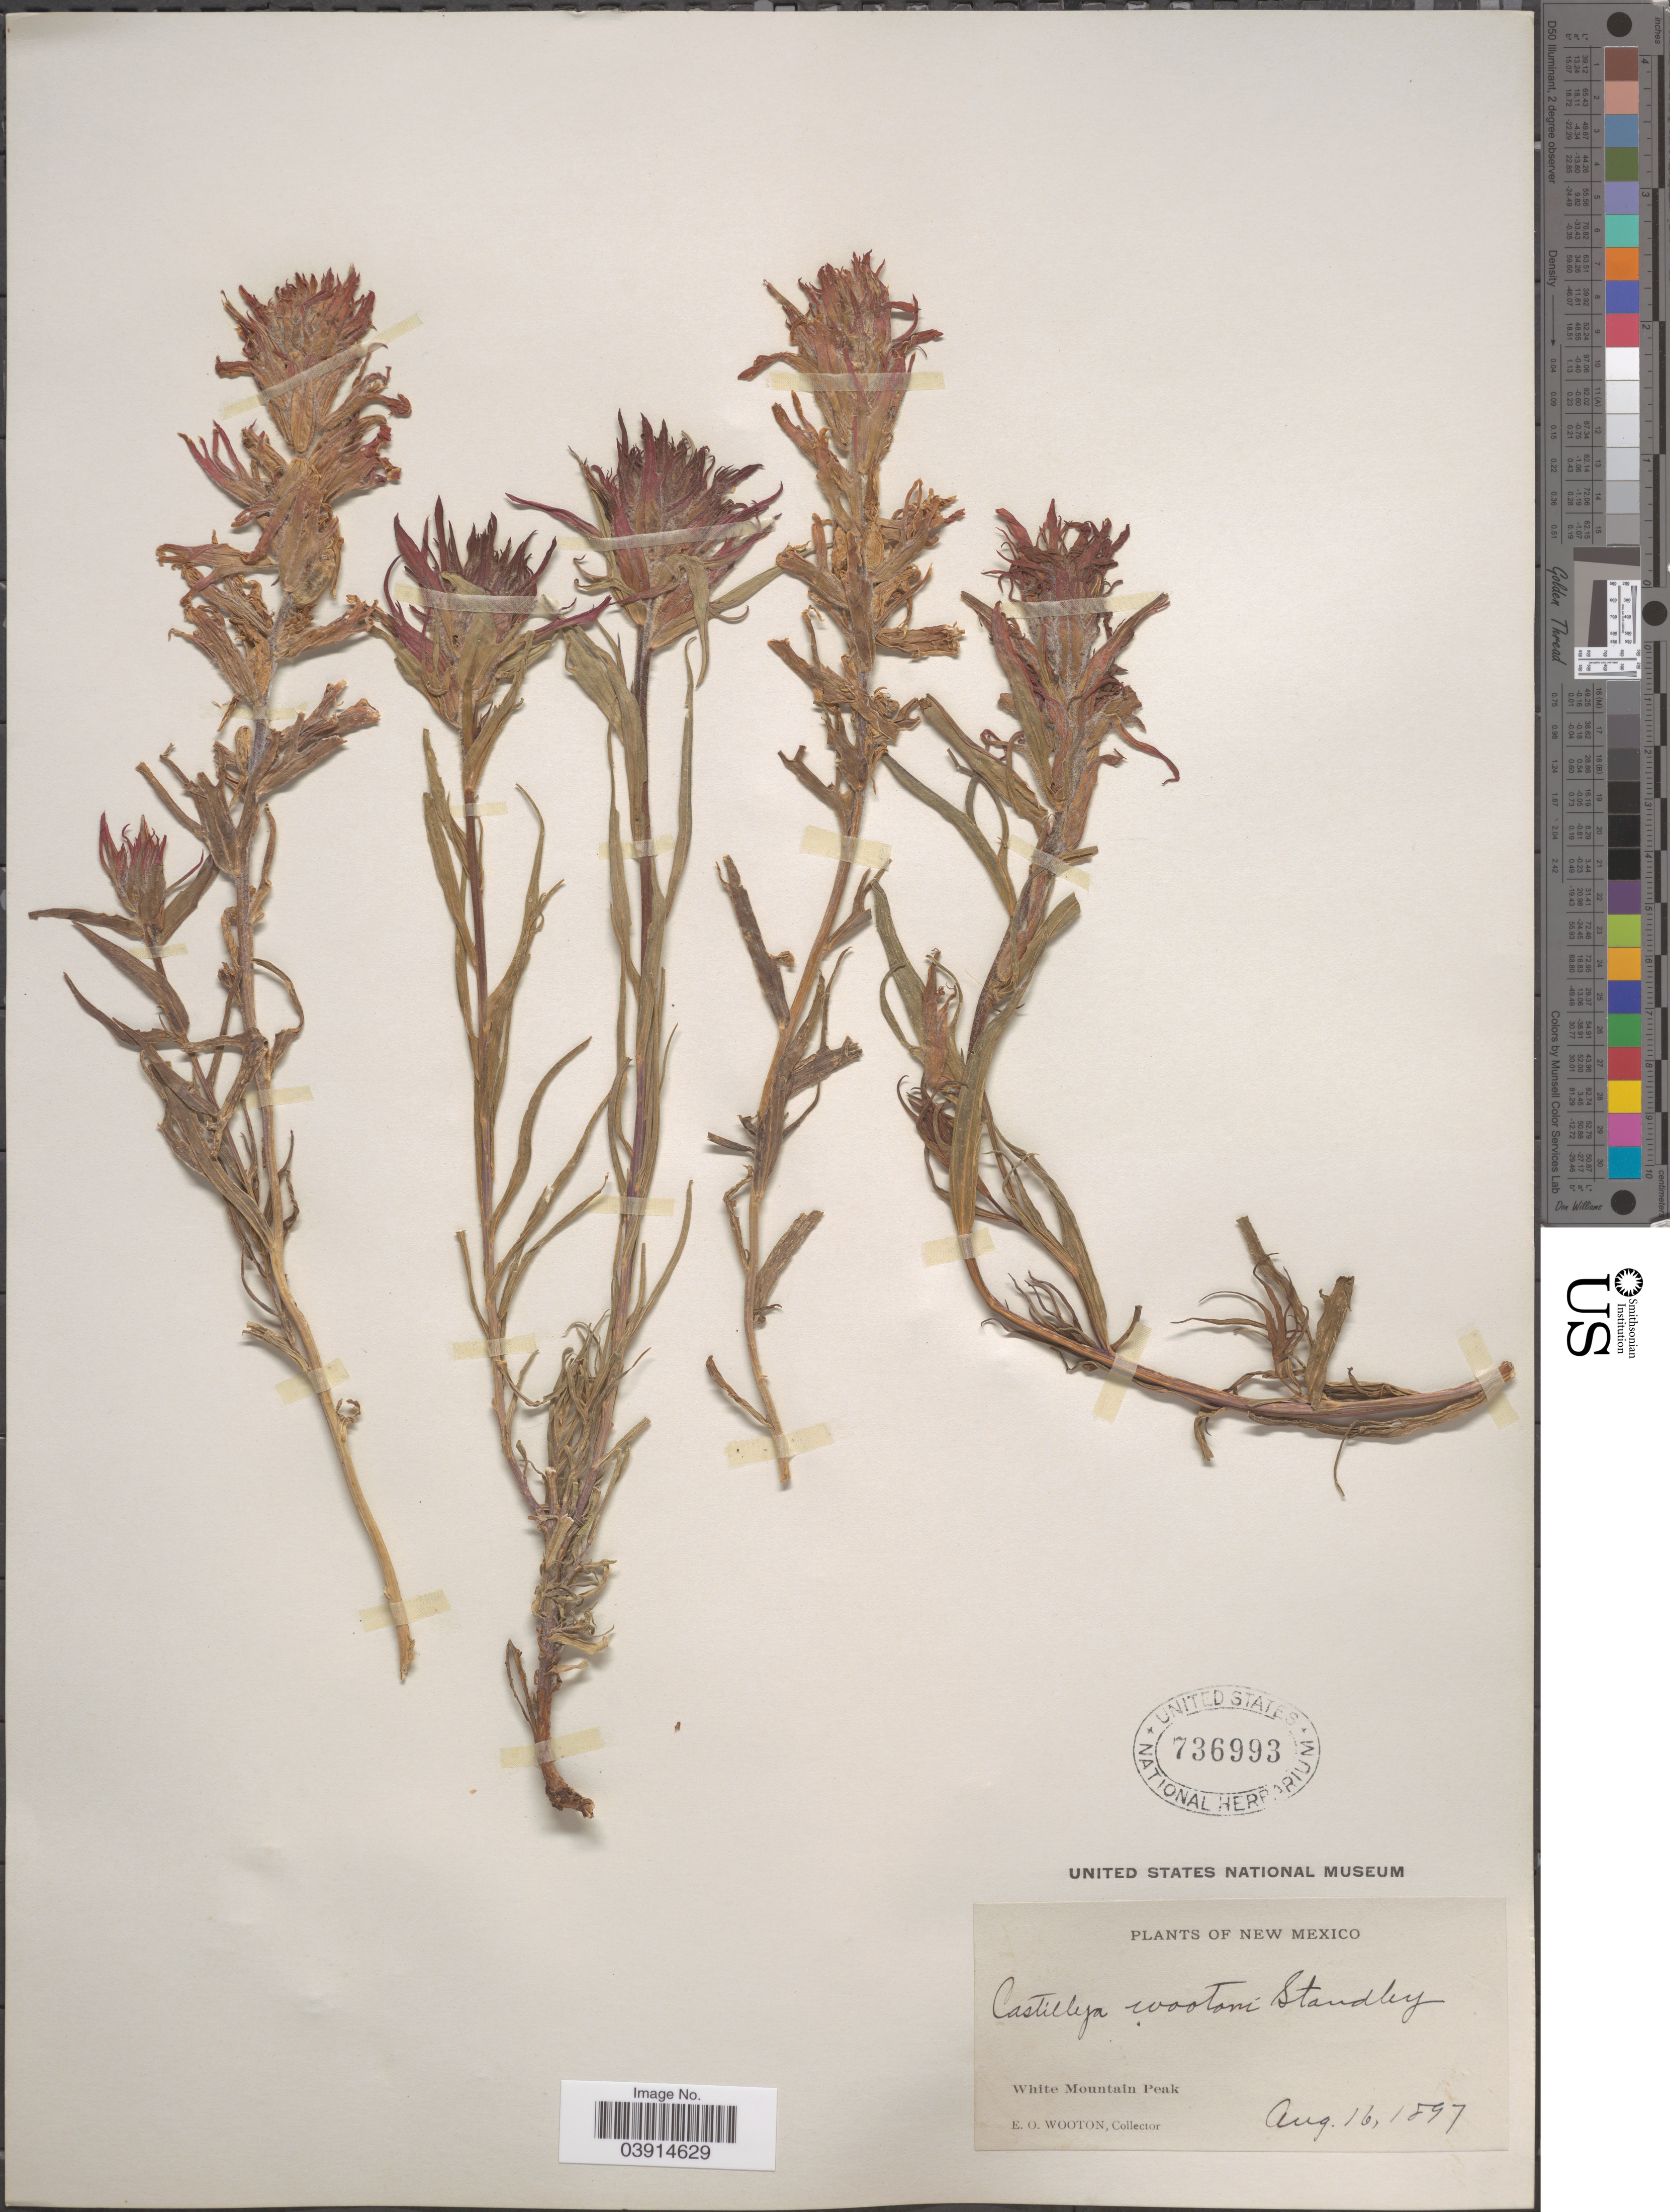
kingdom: Plantae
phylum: Tracheophyta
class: Magnoliopsida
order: Lamiales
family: Orobanchaceae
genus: Castilleja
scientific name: Castilleja wootonii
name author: Standl.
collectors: E. O. Wooton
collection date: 1897-08-16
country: United States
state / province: New Mexico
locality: White Mountain Peak.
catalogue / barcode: US 736993